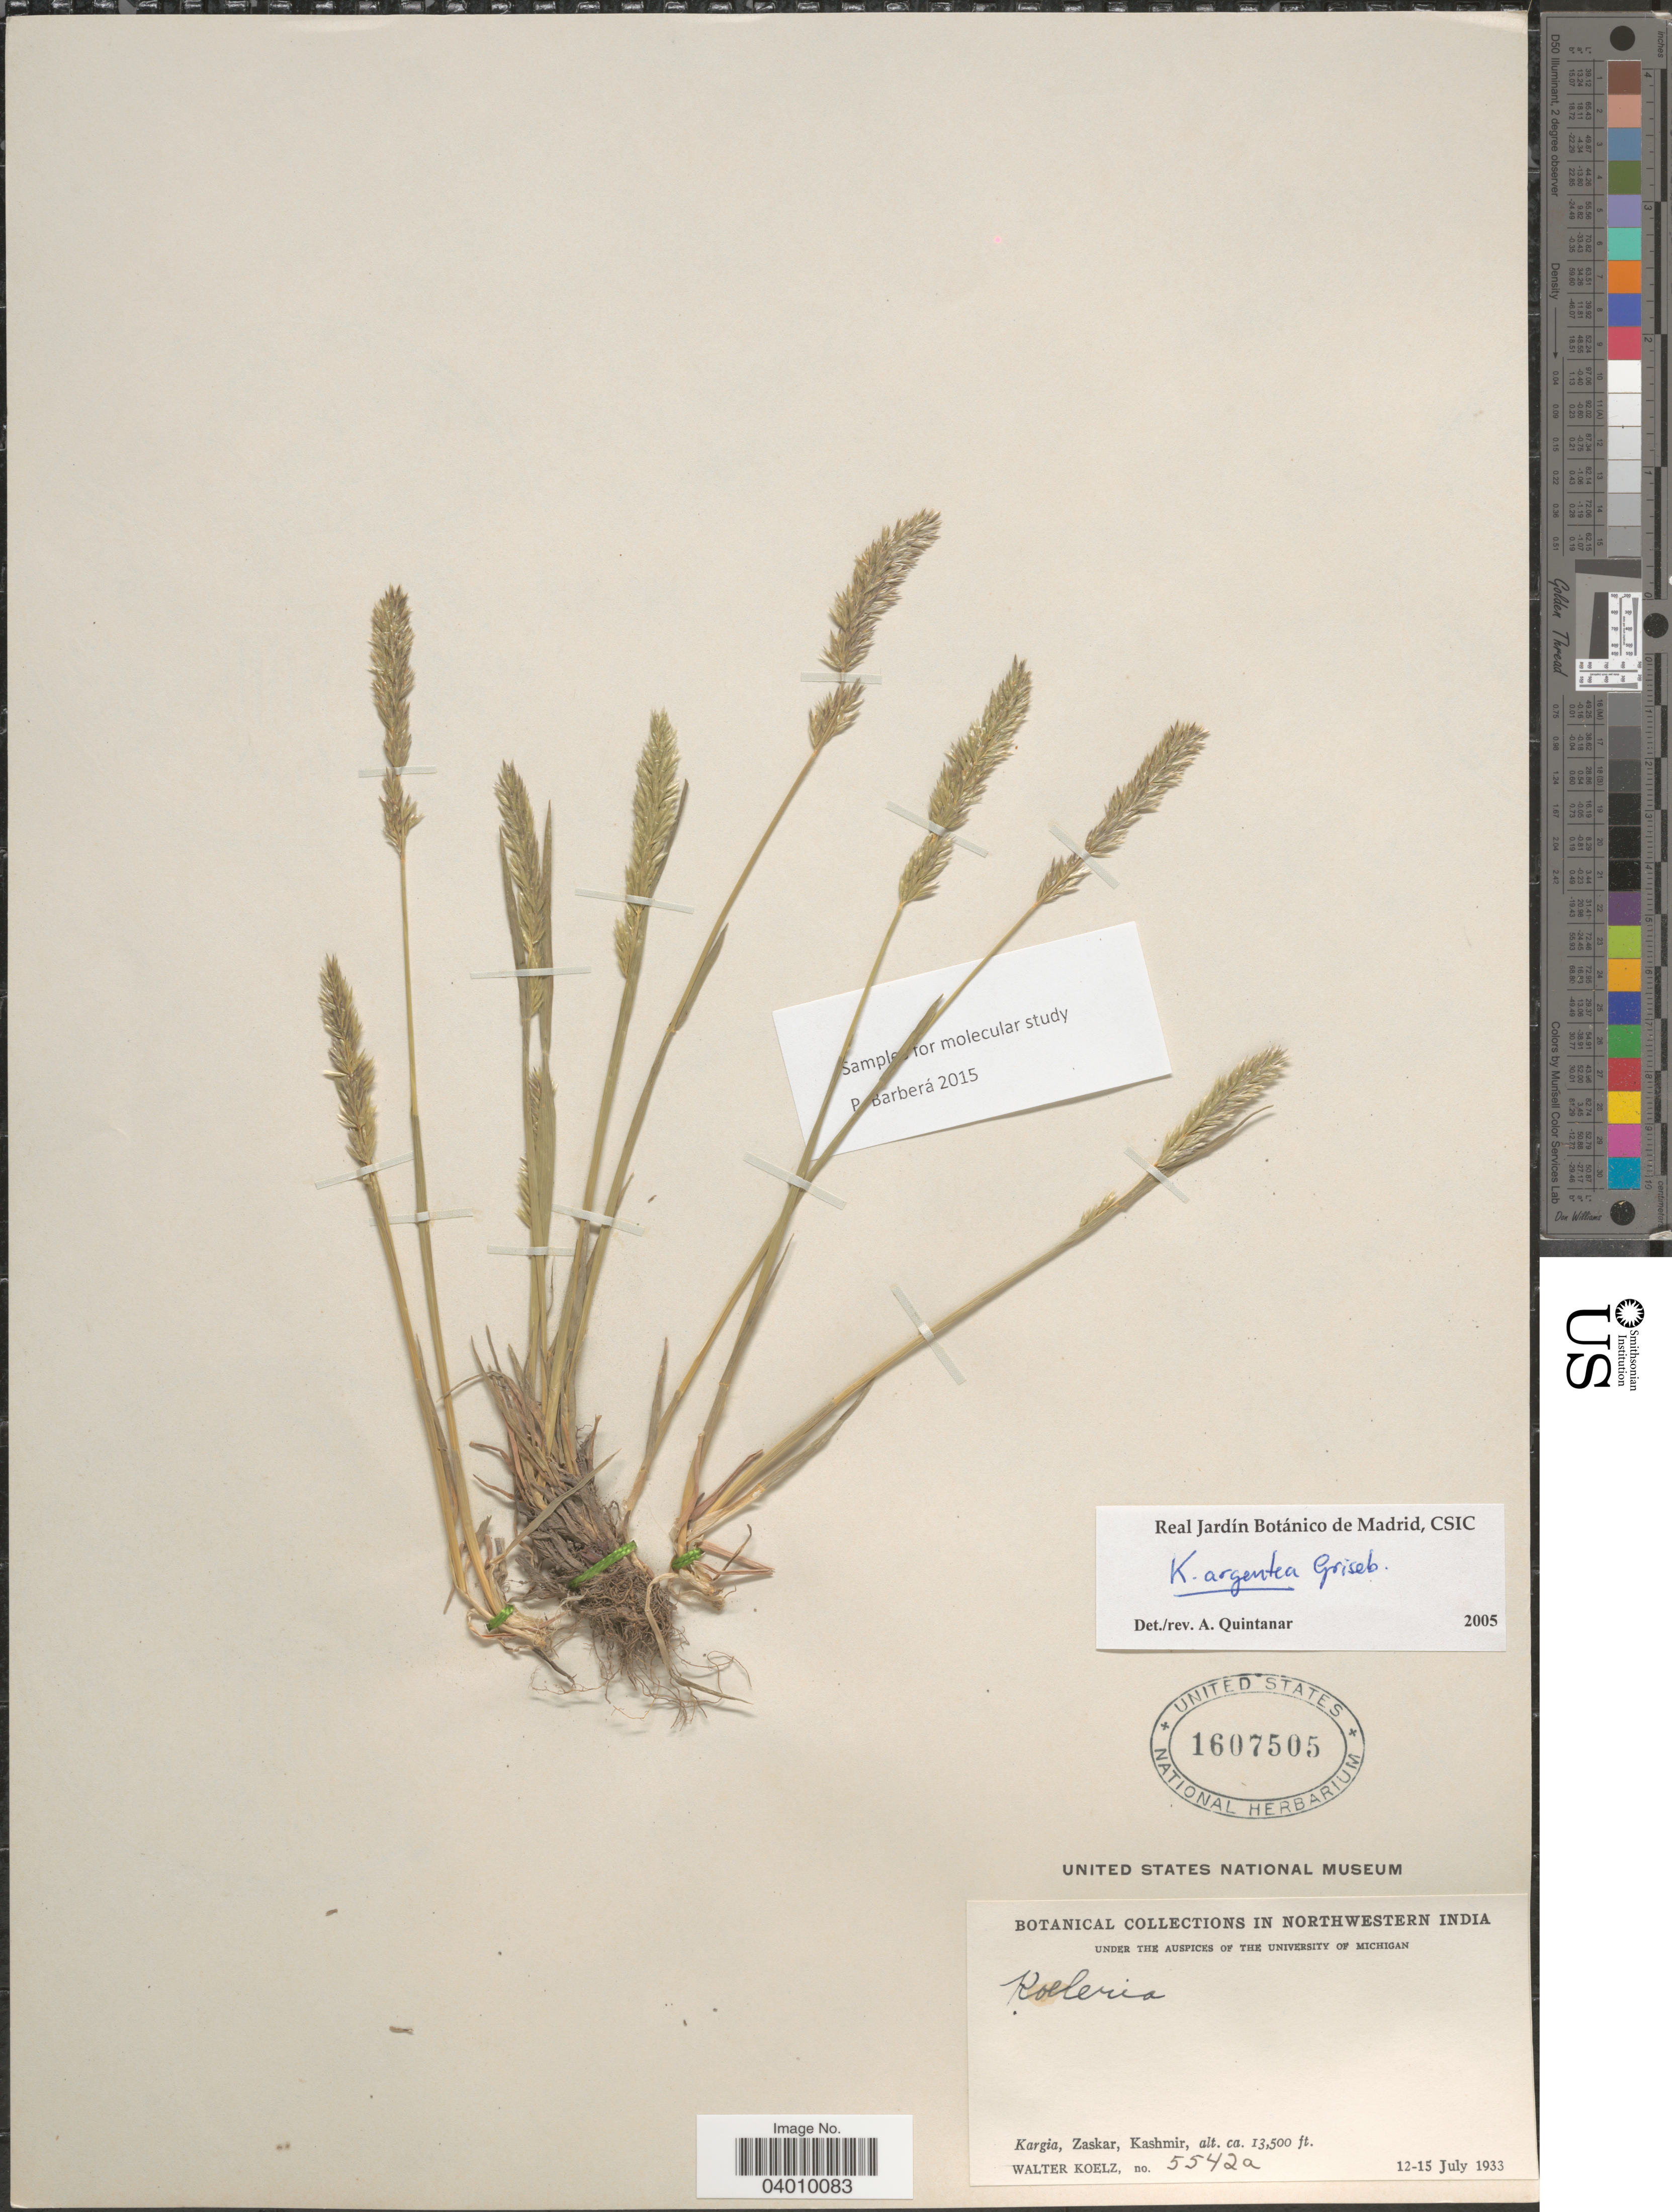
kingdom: Plantae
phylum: Tracheophyta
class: Liliopsida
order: Poales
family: Poaceae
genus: Koeleria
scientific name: Koeleria argentea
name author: Griseb.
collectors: W. N. Koelz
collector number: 5542a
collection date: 1933-07-12/1933-07-15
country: India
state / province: Jammu and Kashmir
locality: Northwestern India. Kargia, Zaskar, Kashmir.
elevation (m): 4115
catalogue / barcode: US 1607505